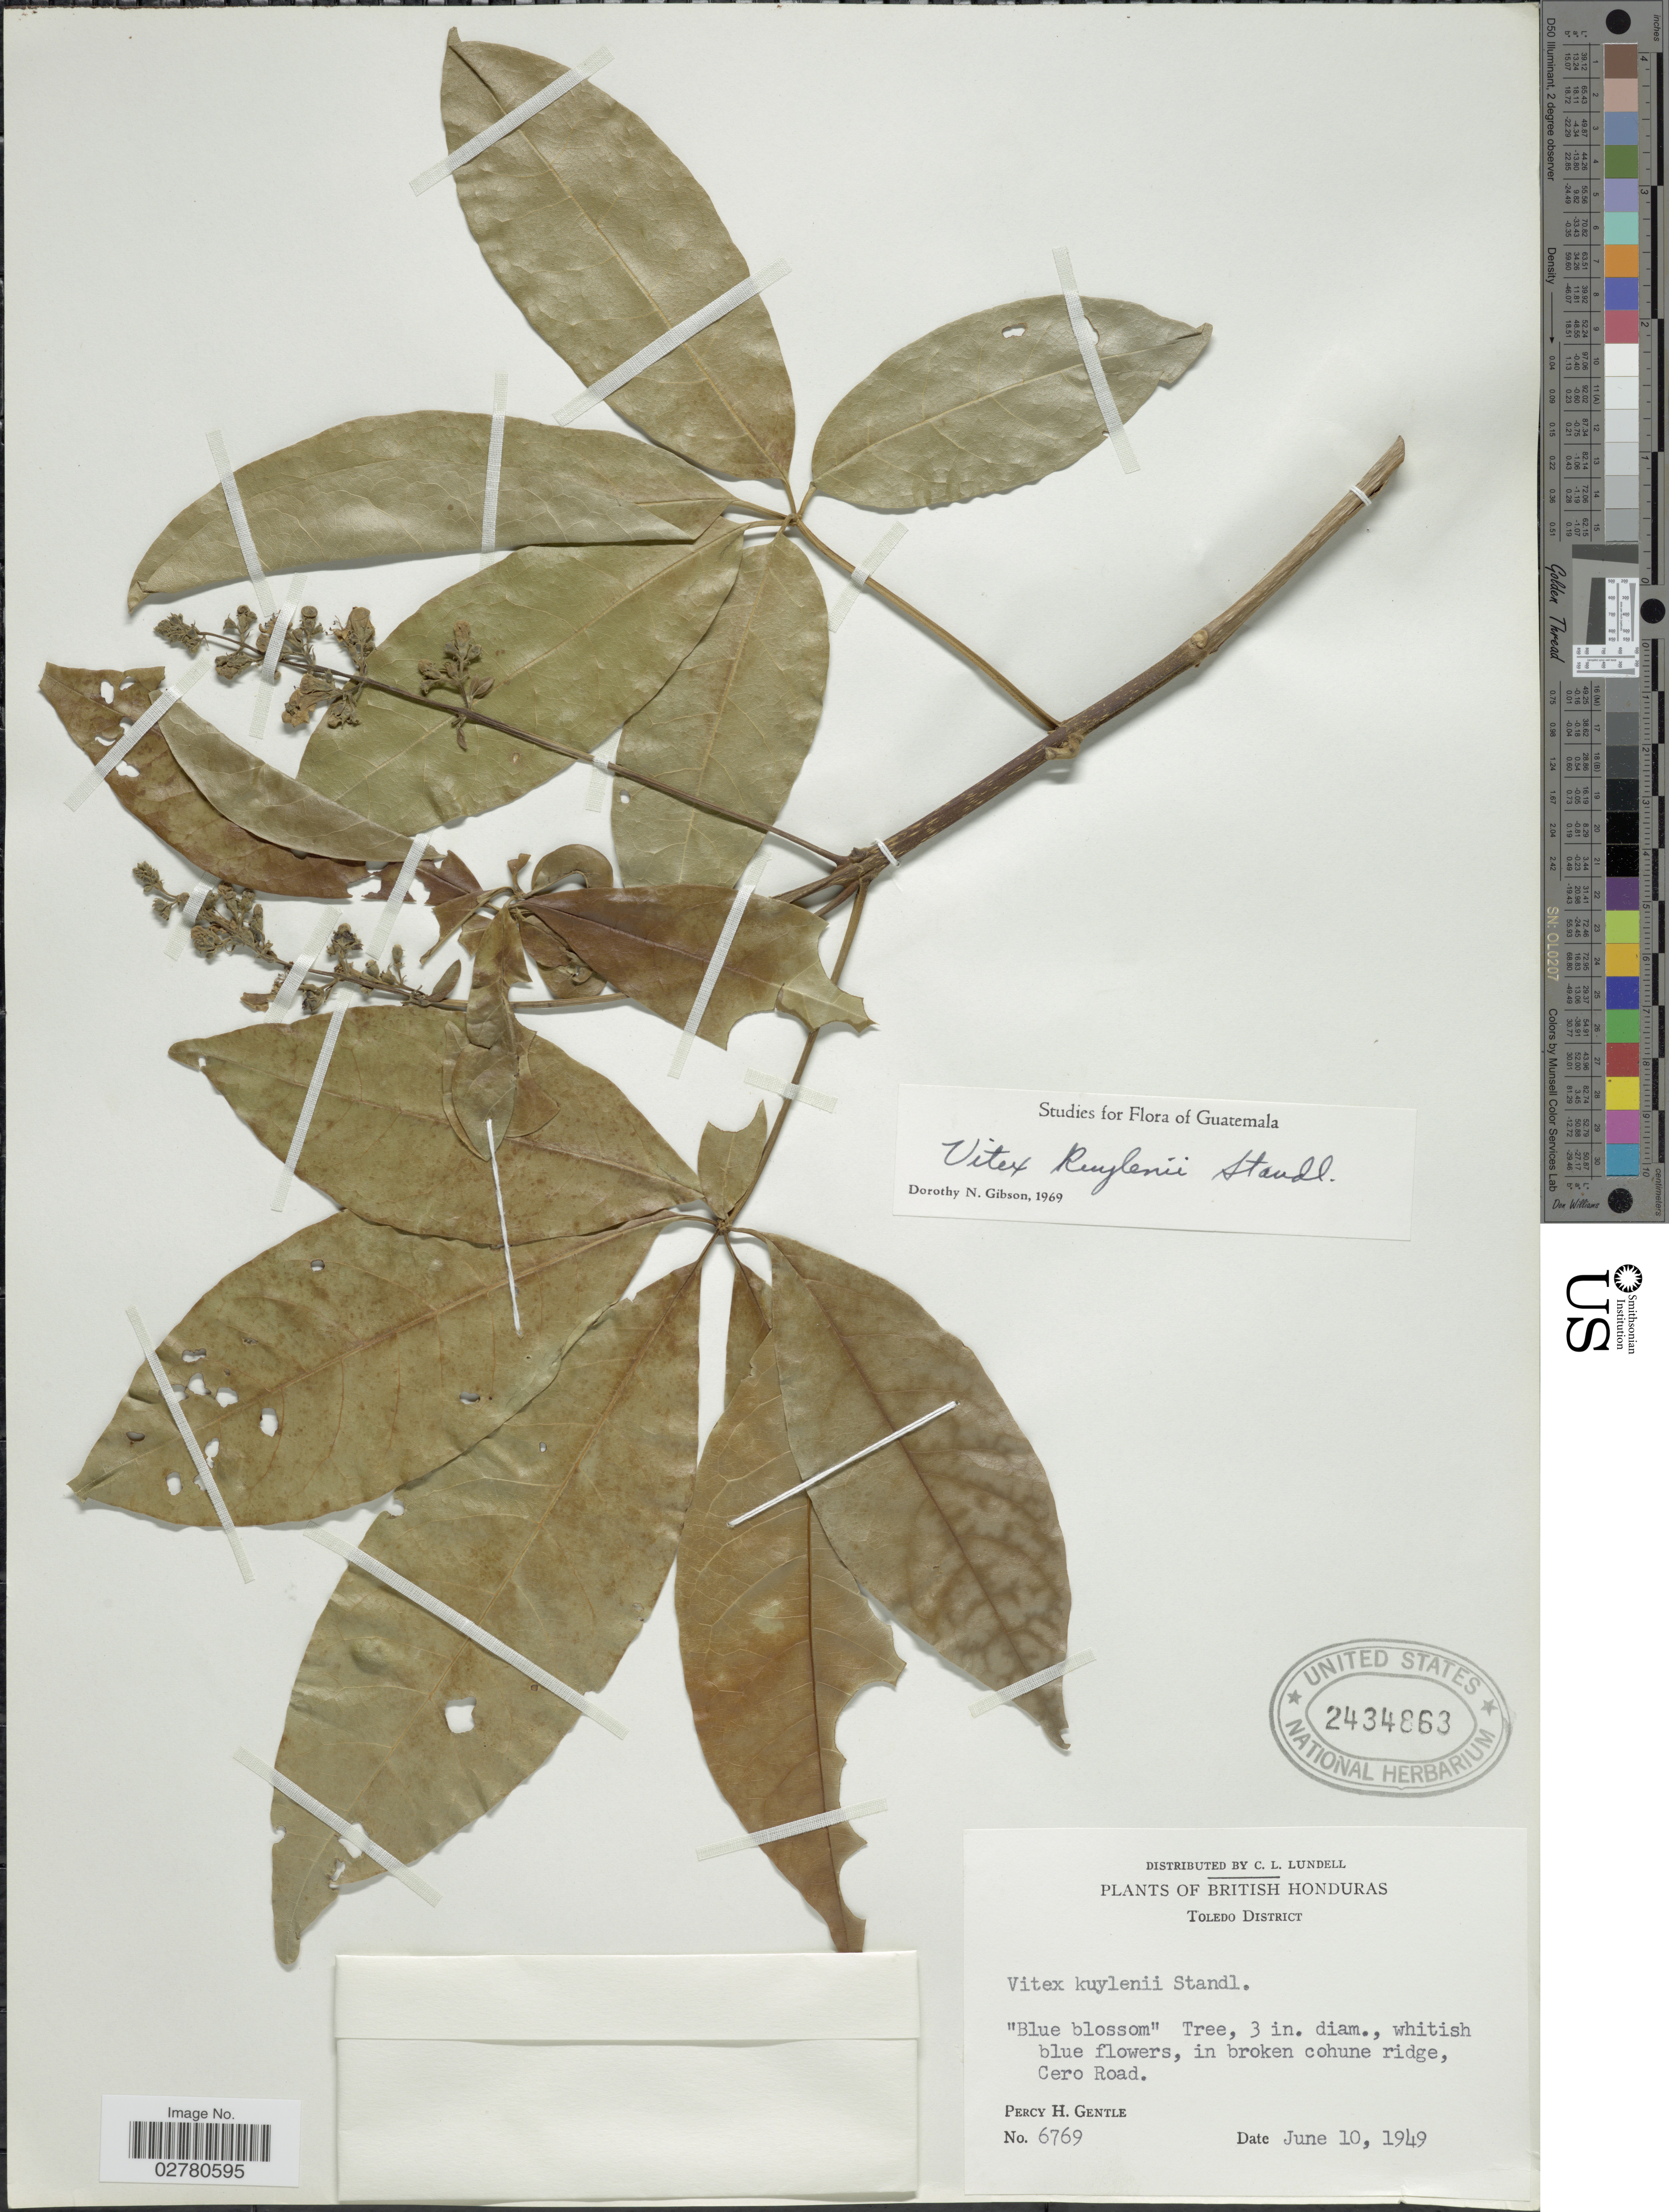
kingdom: Plantae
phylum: Tracheophyta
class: Magnoliopsida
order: Lamiales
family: Lamiaceae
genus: Vitex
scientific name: Vitex kuylenii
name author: Standl.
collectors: P. H. Gentle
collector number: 6769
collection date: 1949-06-10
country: Belize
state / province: Toledo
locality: British Honduras. Toledo District. In broken cohune ridge, Cero Road.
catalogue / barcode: US 2434863